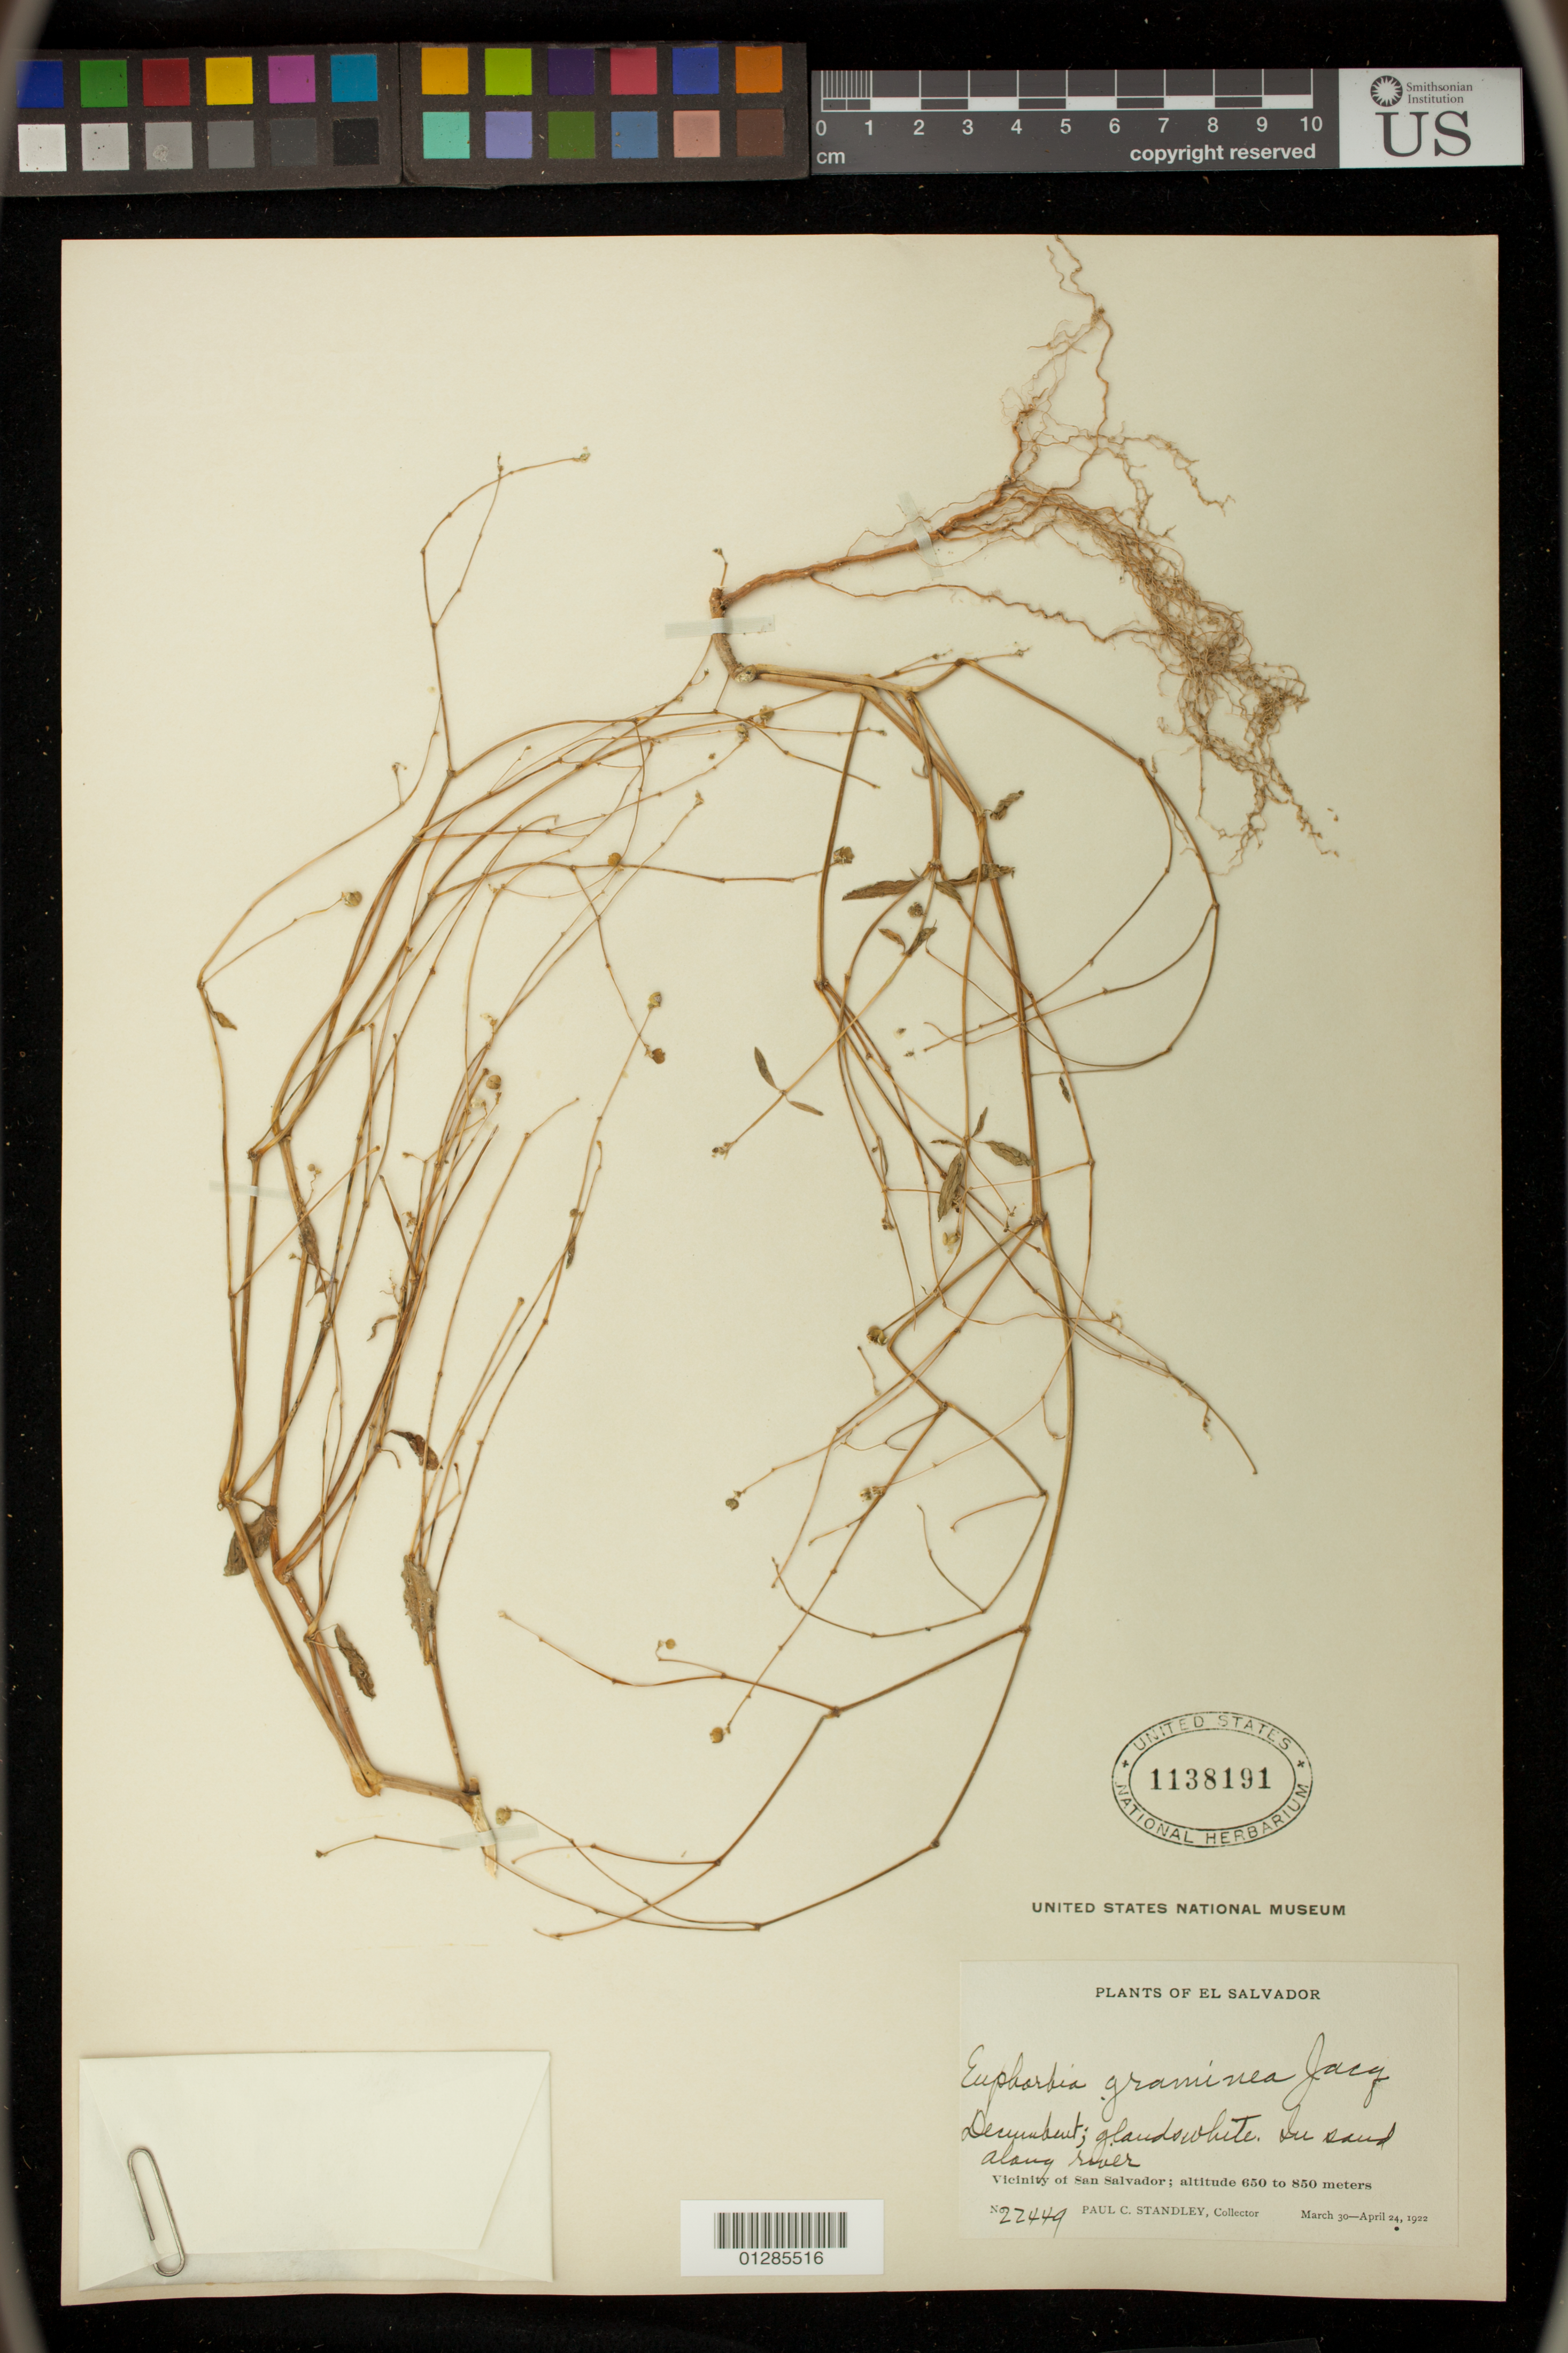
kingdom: Plantae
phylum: Tracheophyta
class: Magnoliopsida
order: Malpighiales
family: Euphorbiaceae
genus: Euphorbia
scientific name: Euphorbia graminea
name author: Jacq.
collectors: Standley, Paul Carpenter, Steyermark, Julian Alfred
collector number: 22449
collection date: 1922-03-30/1922-04-24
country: El Salvador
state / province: San Salvador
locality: Vicinity of San Salvador, along river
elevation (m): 650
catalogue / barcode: US 1138191